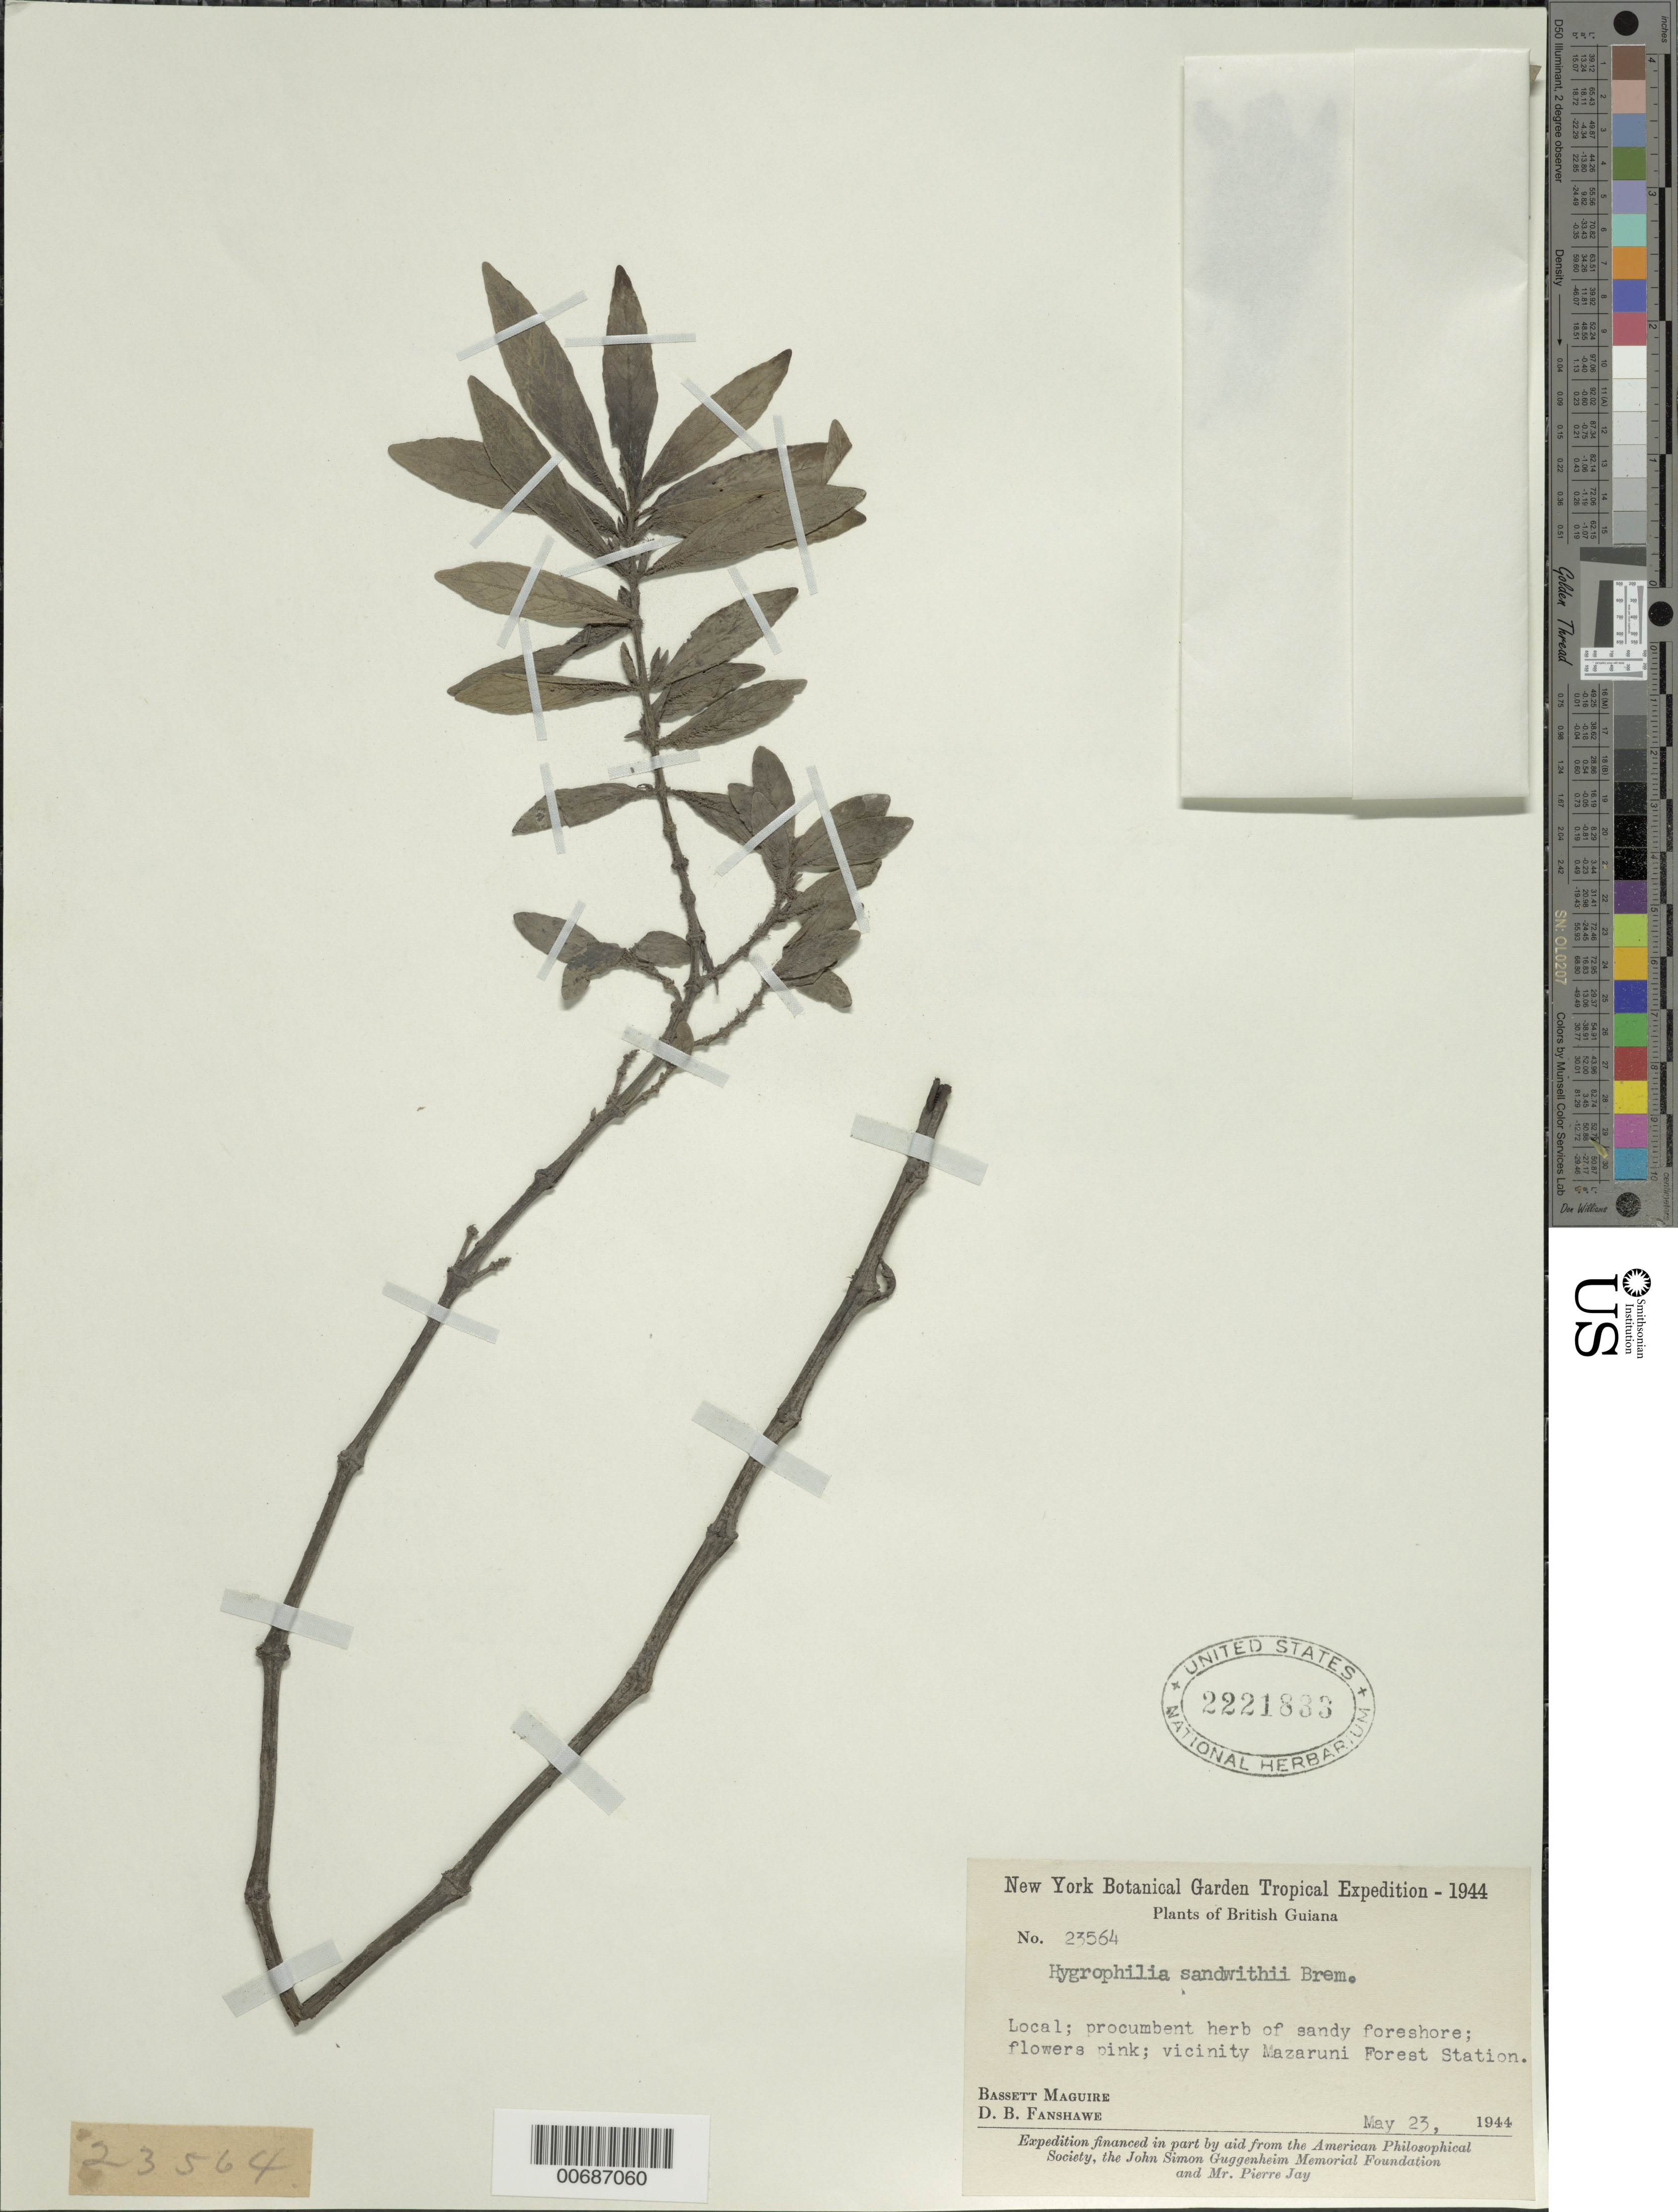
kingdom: Plantae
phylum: Tracheophyta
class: Magnoliopsida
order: Lamiales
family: Acanthaceae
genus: Hygrophila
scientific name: Hygrophila sandwithii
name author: Bremek.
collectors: B. Maguire & D. B. Fanshawe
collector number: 23564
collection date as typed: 23-May-44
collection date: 1944-05-23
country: Guyana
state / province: Cuyuni-Mazaruni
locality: Mazaruni Forest Station, vic.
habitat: Procumbent herb of sandy foreshore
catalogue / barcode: US 2221833